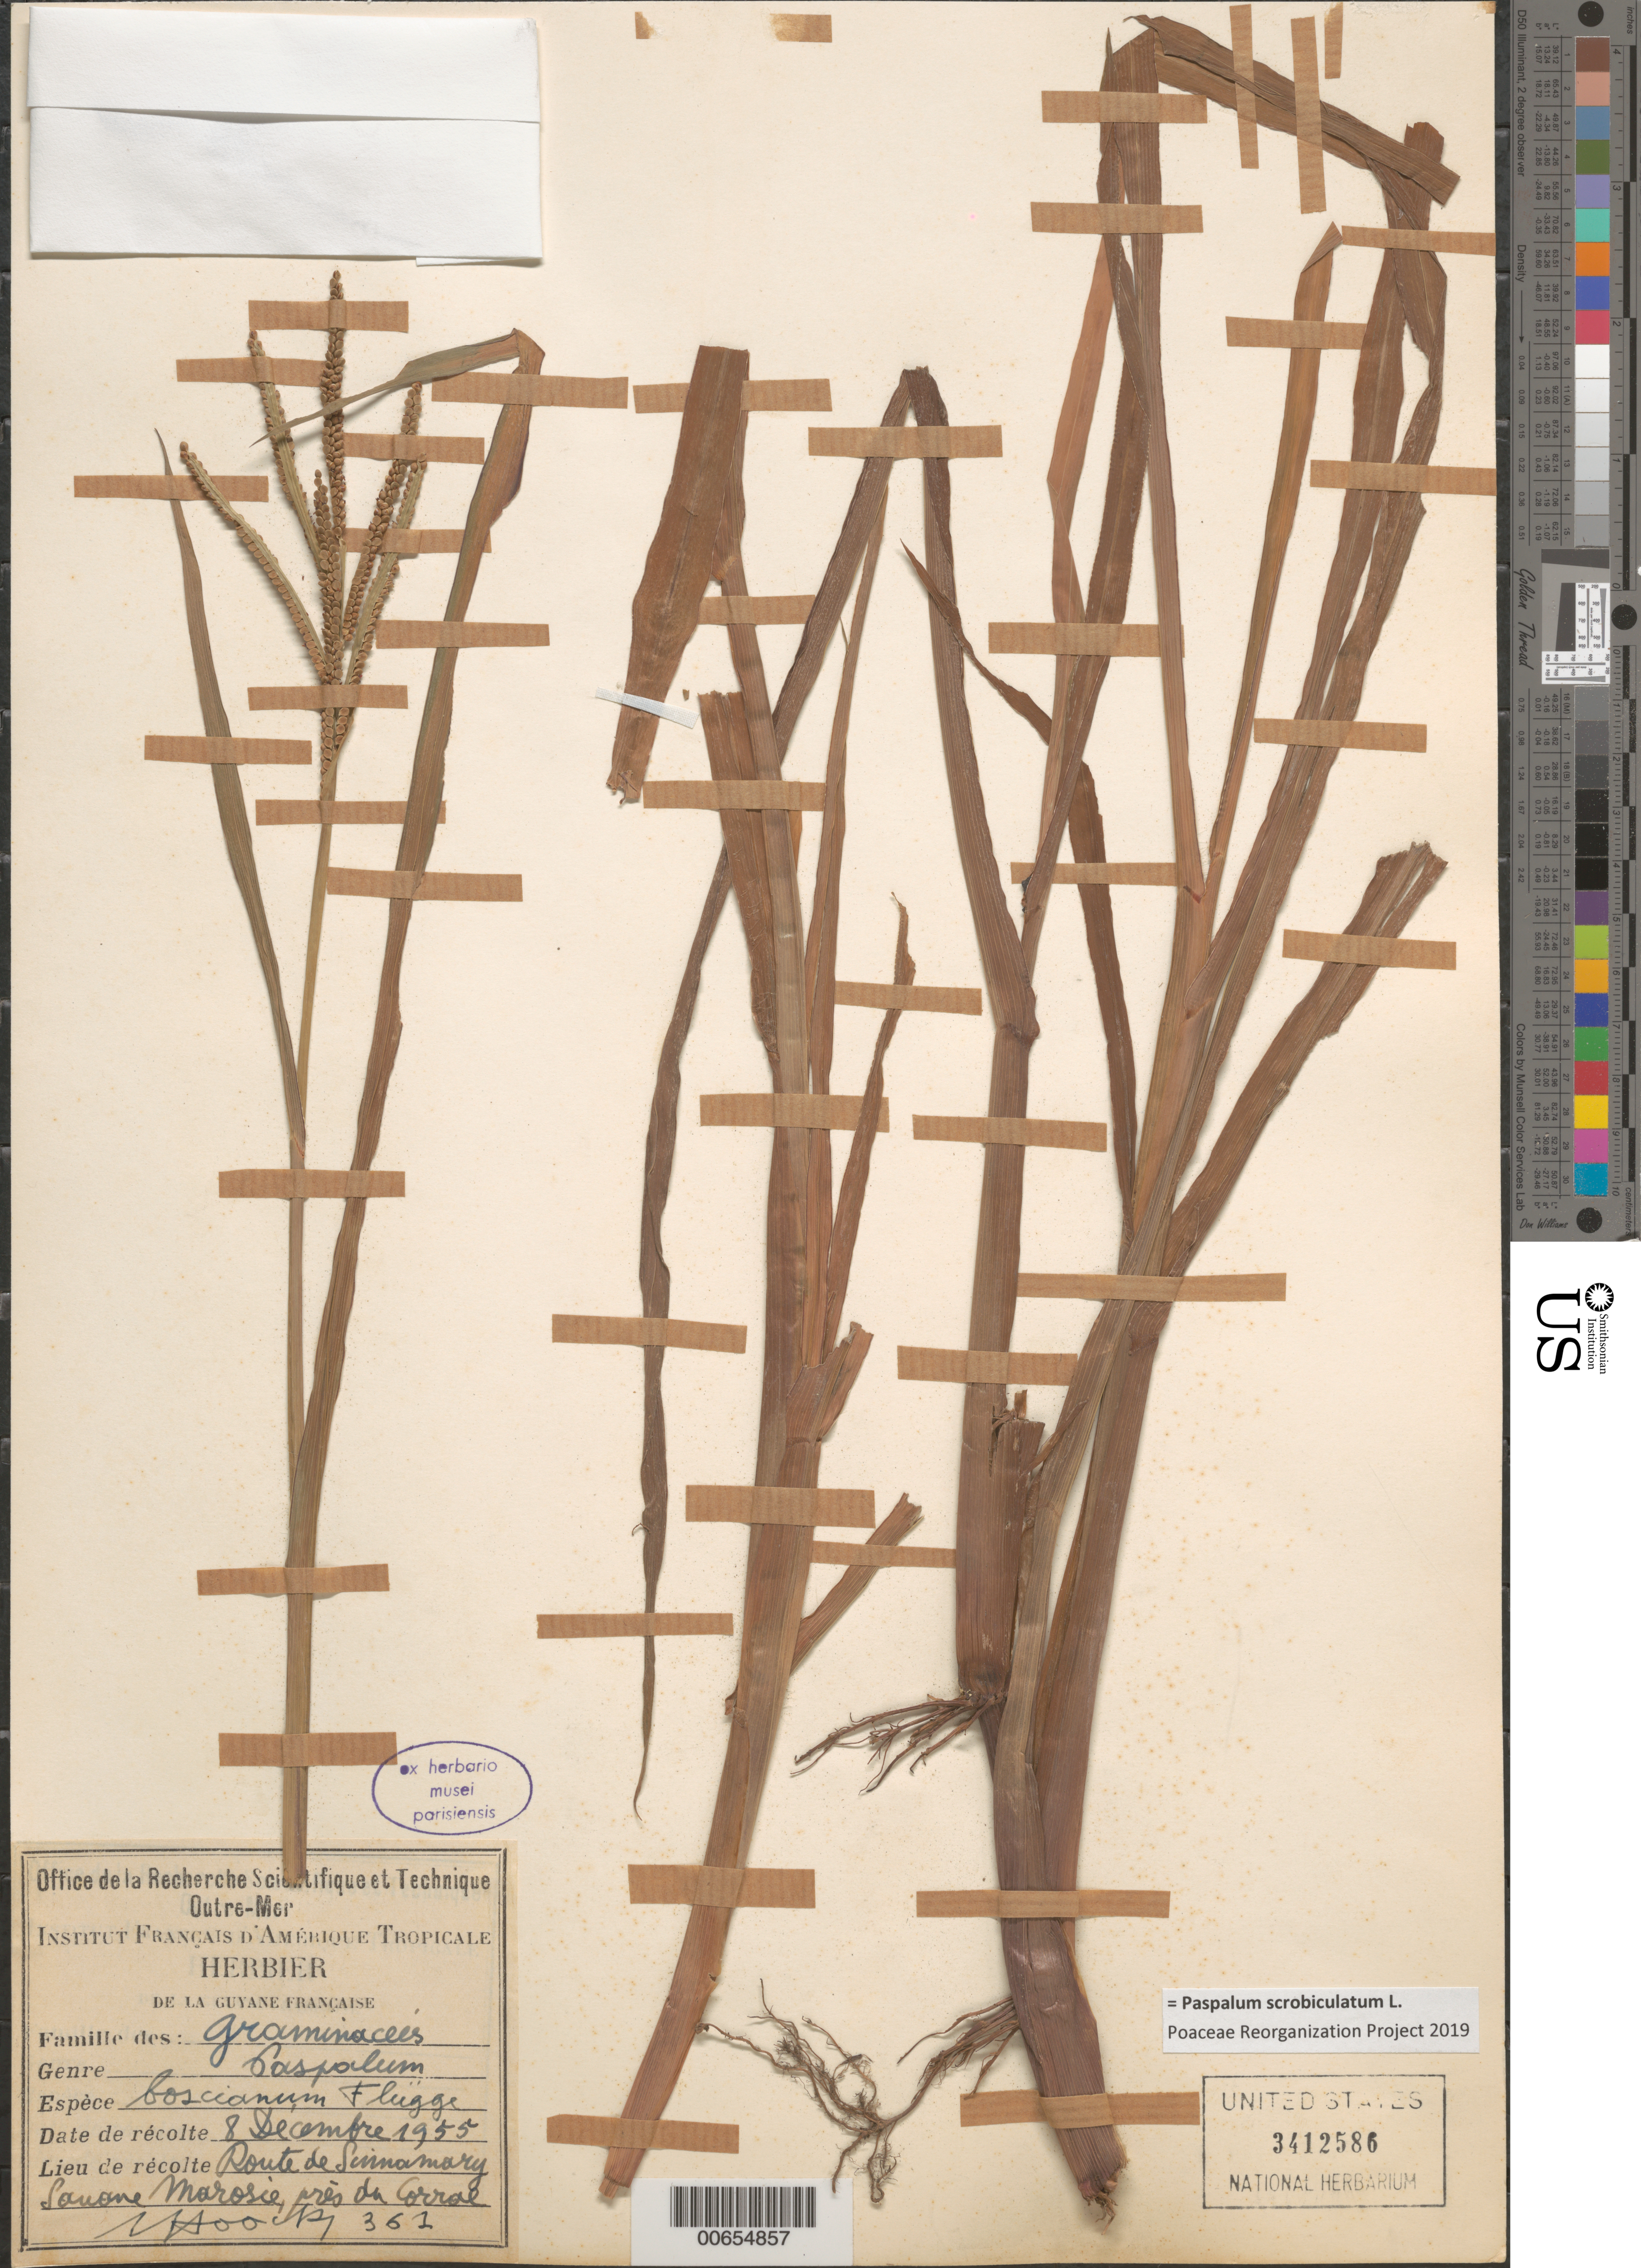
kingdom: Plantae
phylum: Tracheophyta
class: Liliopsida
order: Poales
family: Poaceae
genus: Paspalum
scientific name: Paspalum boscianum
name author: Flüggé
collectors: J. Hoock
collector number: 361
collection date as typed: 8-Dec-55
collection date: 1955-12-08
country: French Guiana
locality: Route de Sinnamary, Savane Marosi, prés de Corral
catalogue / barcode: US 3412586